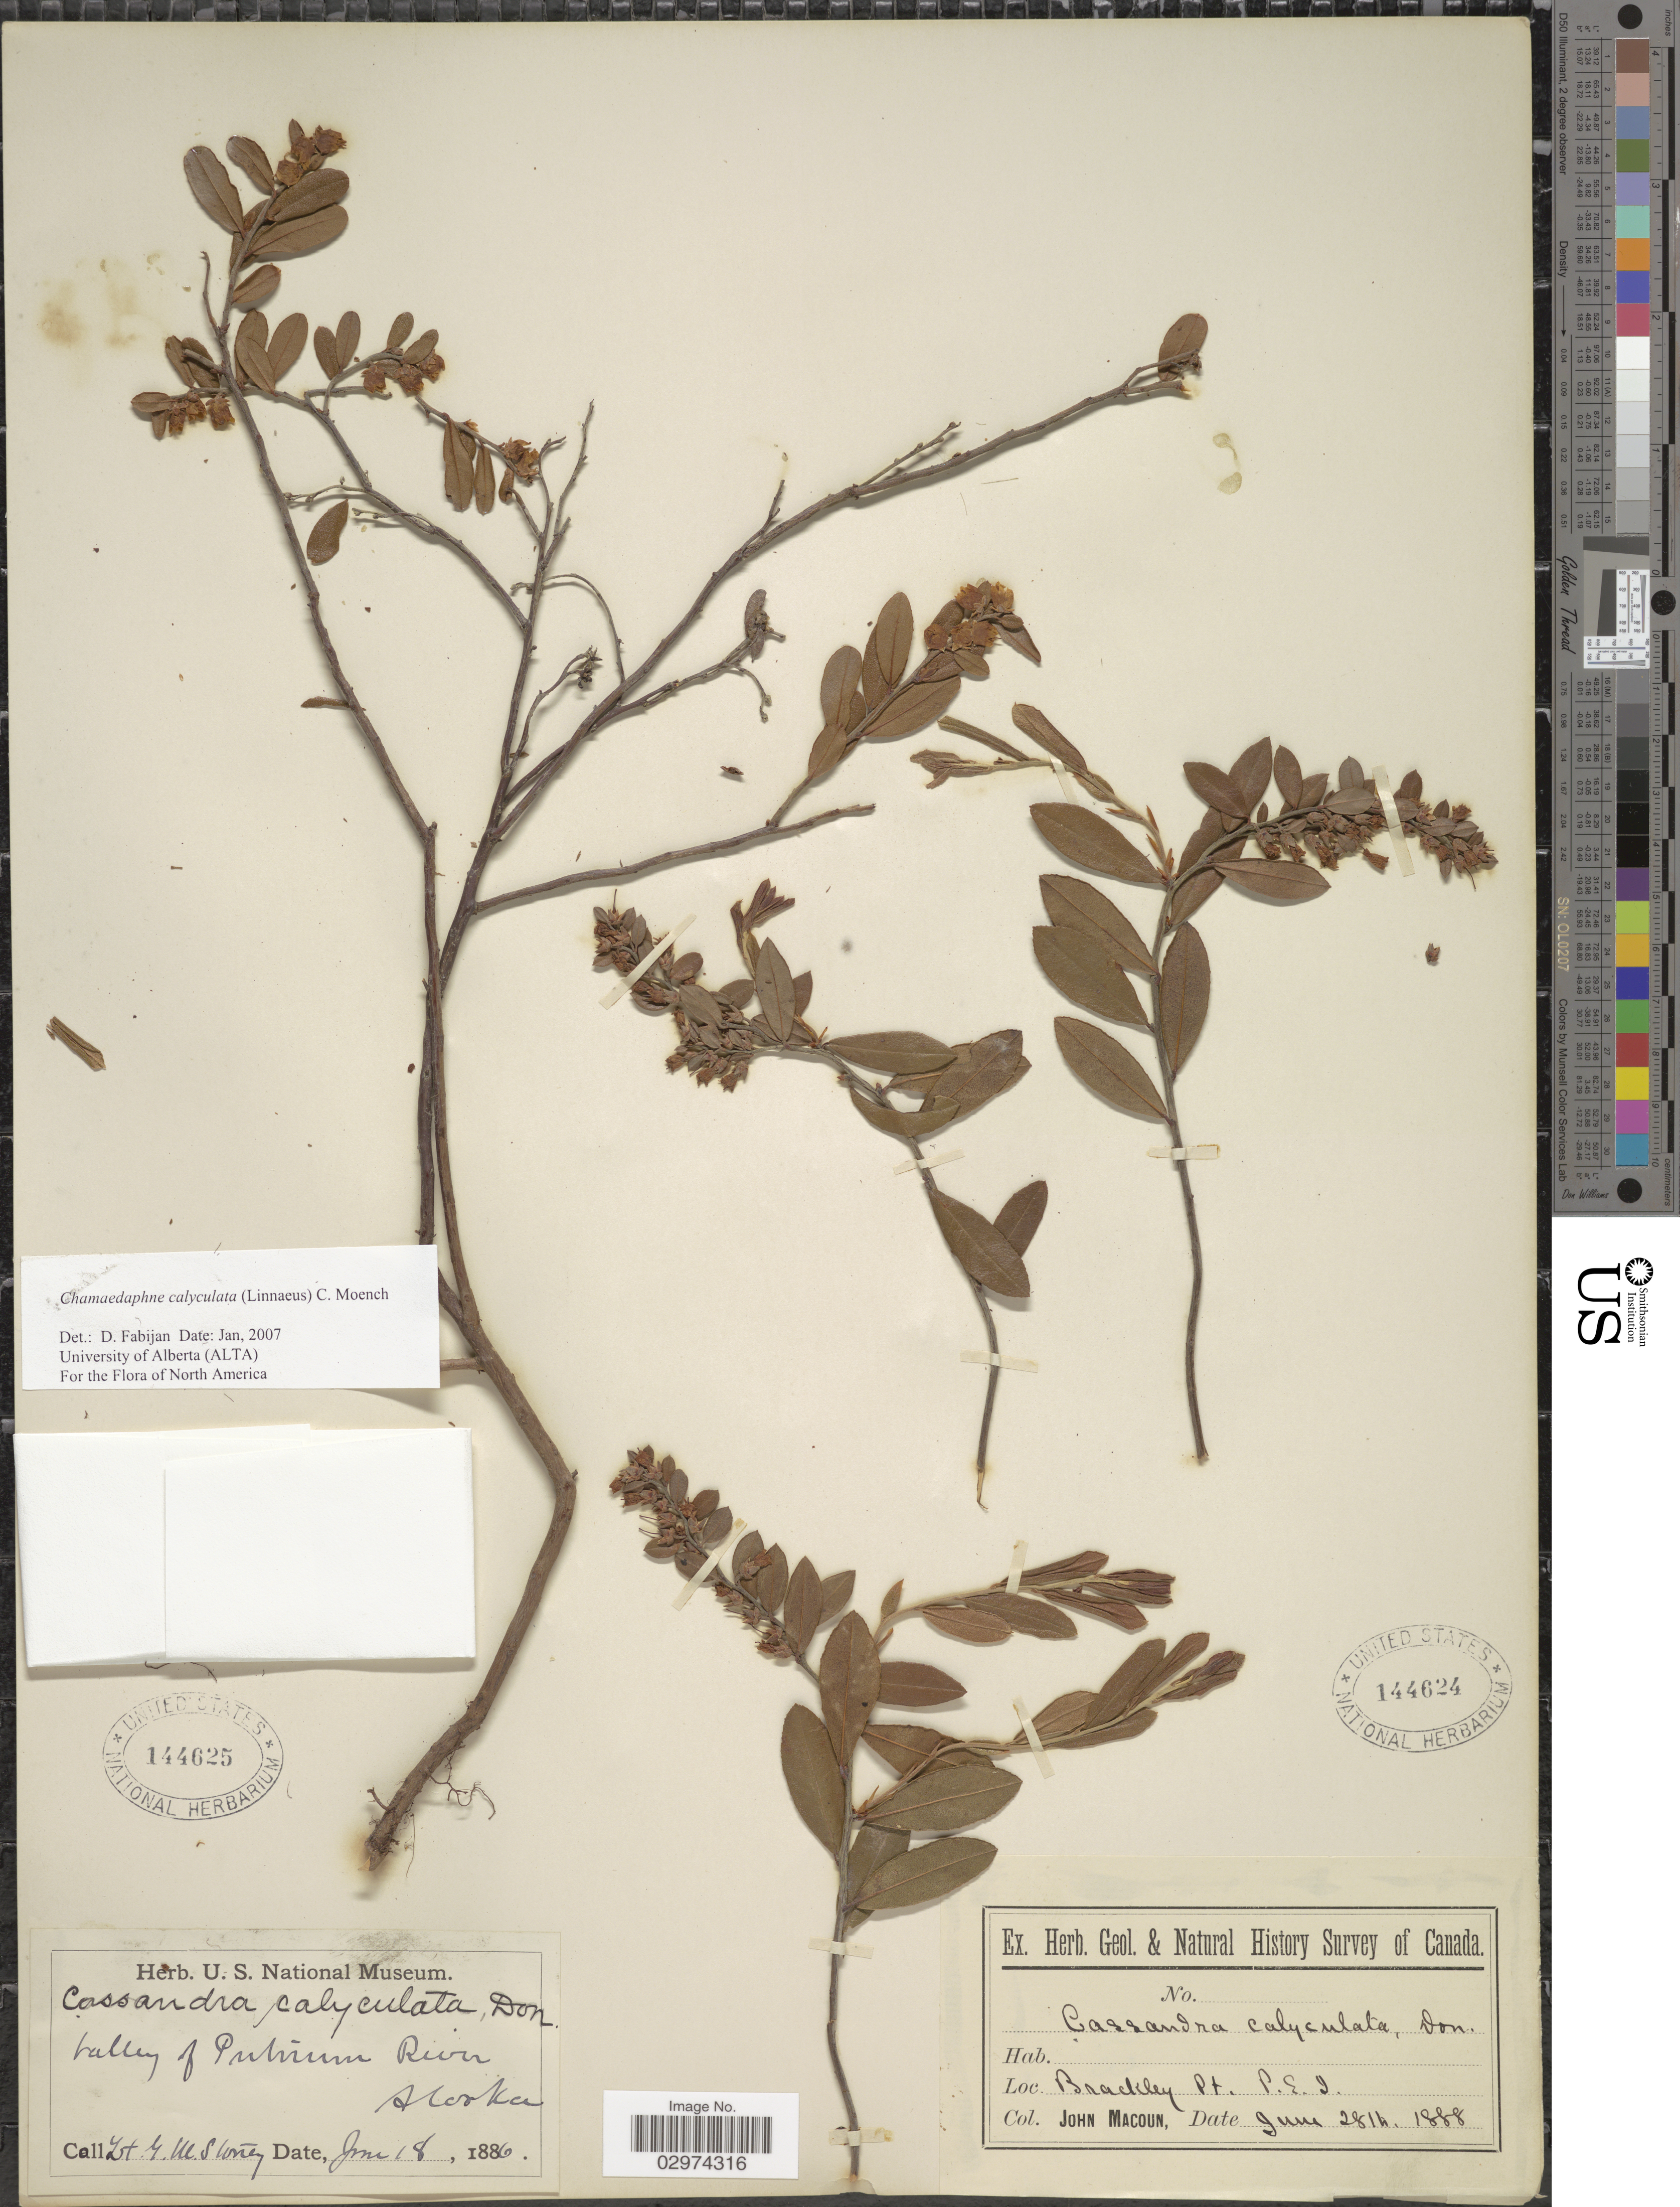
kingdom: Plantae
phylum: Tracheophyta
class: Magnoliopsida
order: Ericales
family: Ericaceae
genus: Chamaedaphne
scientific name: Chamaedaphne calyculata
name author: (L.) Moench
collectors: G. Stoney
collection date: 1886-06-18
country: United States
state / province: Alaska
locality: Valley of Putnum River.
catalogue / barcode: US 144625-2